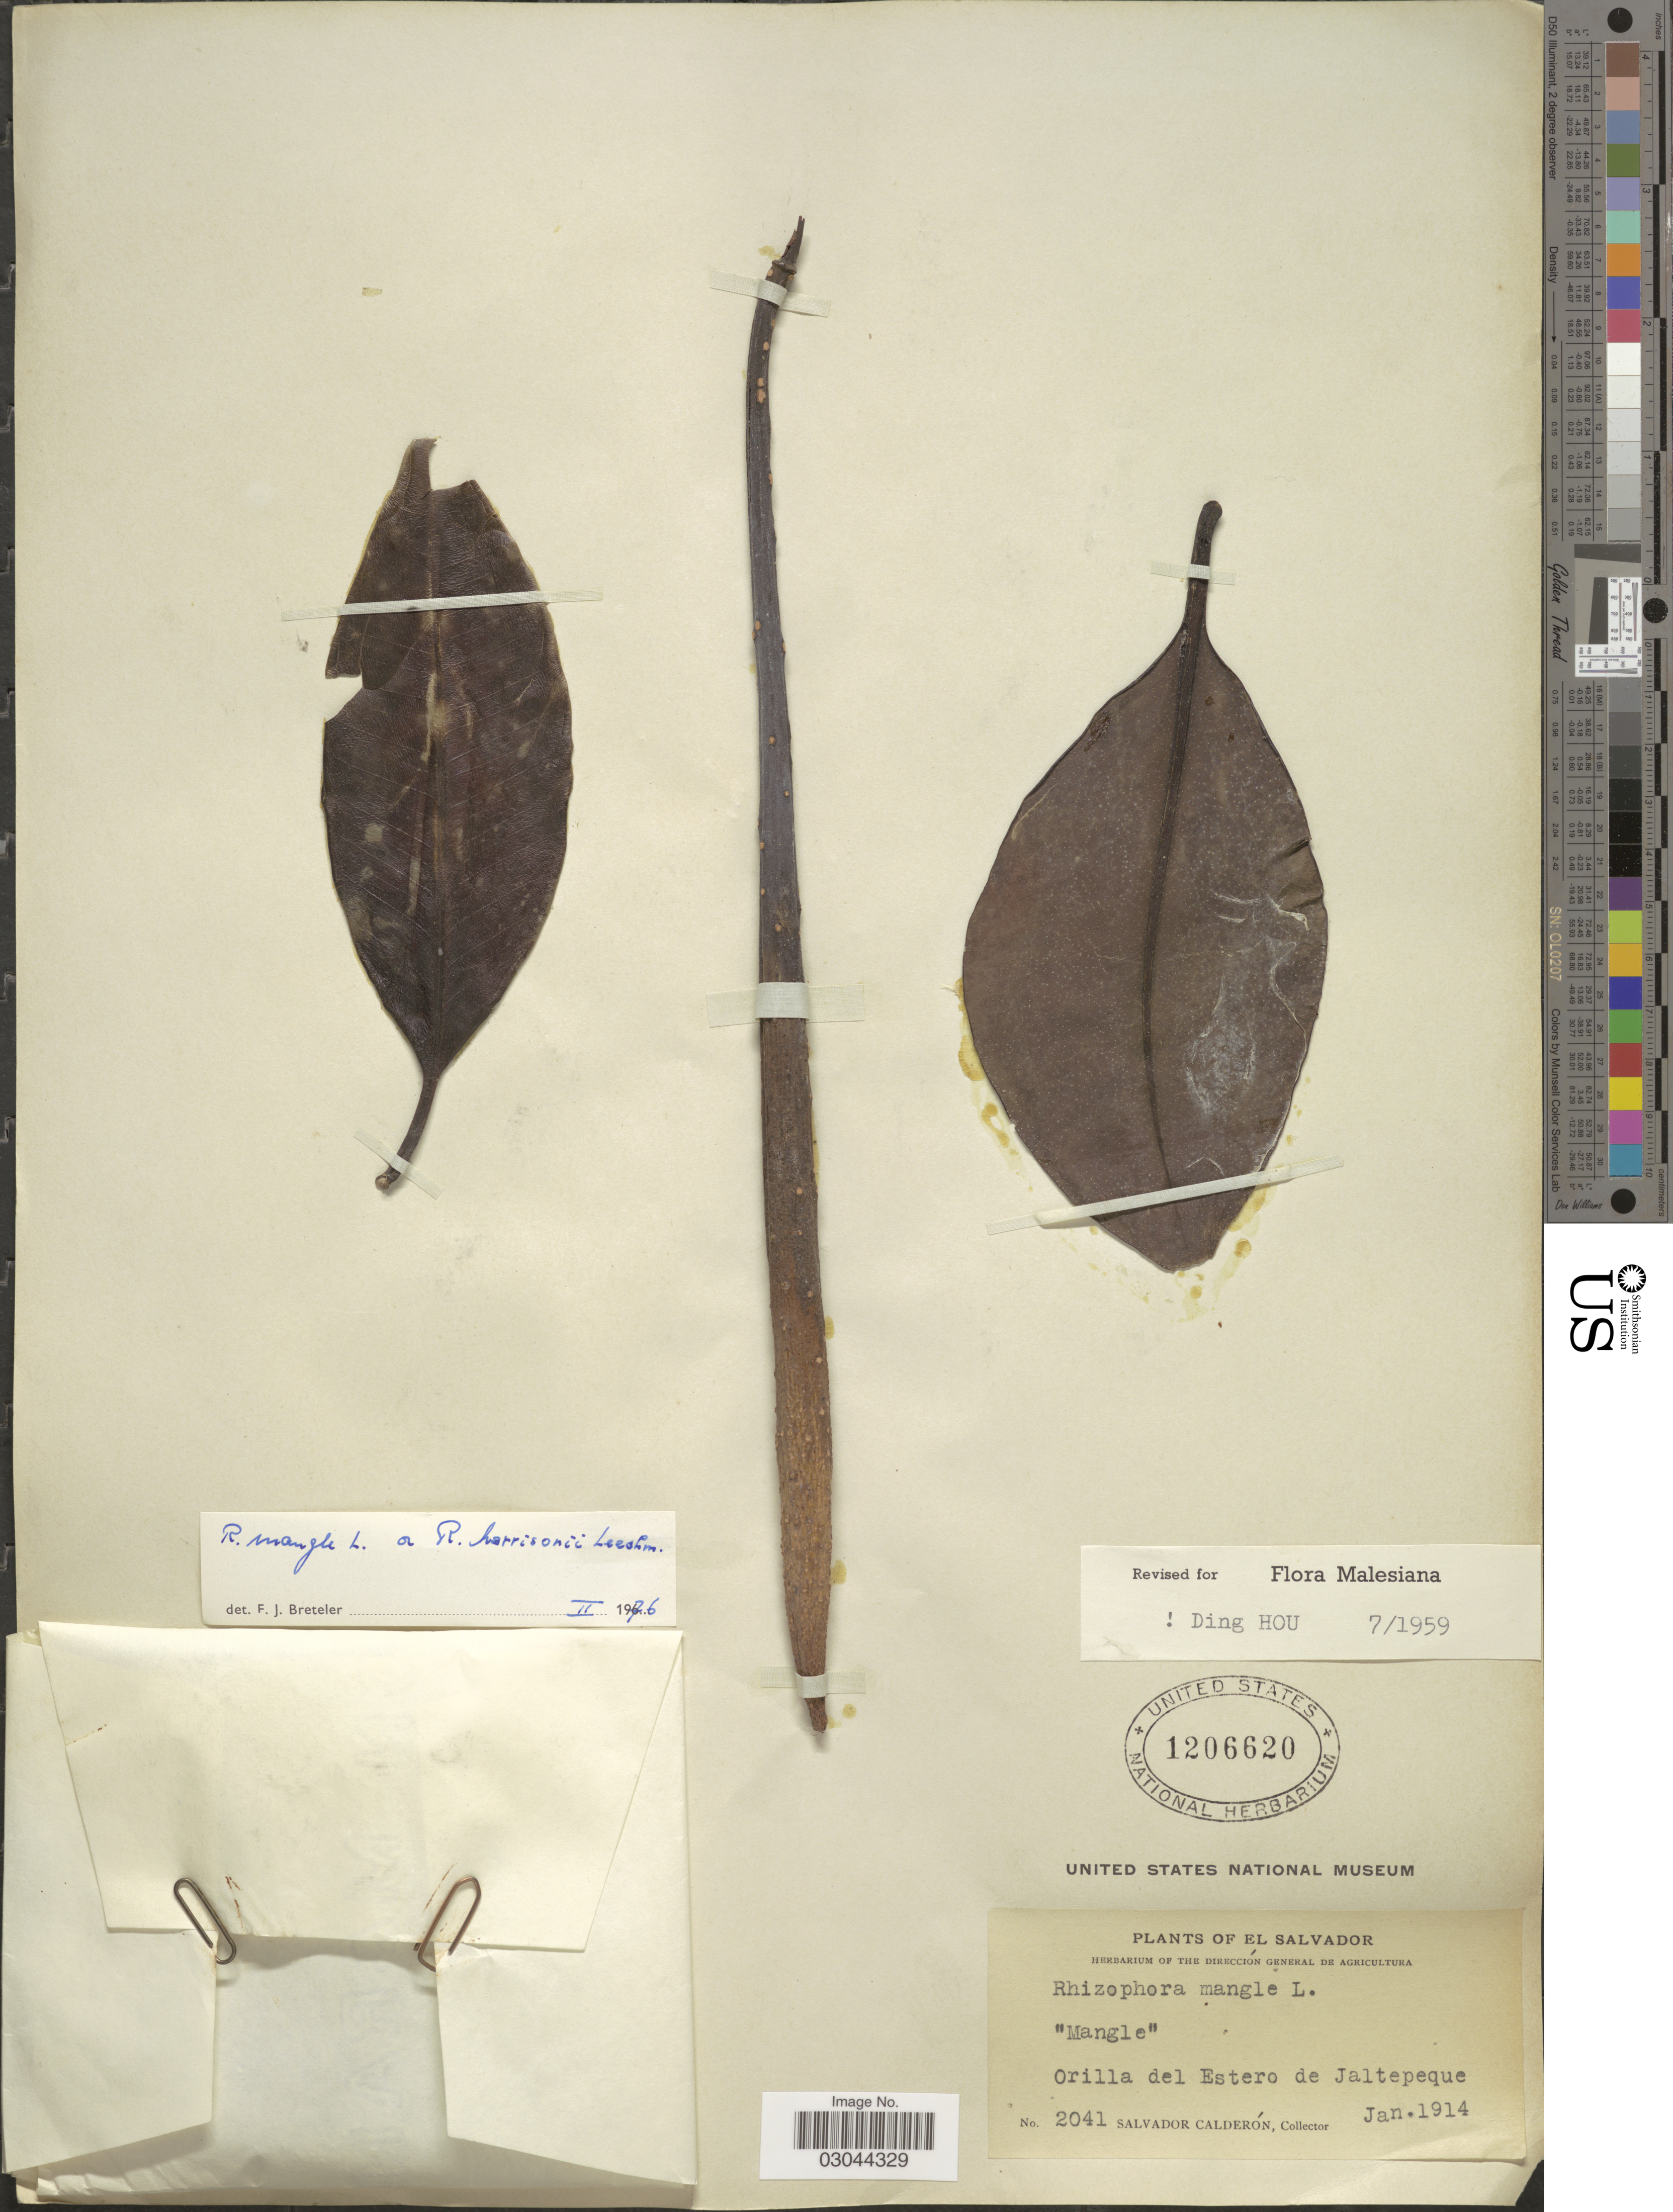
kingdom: Plantae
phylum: Tracheophyta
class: Magnoliopsida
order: Malpighiales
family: Rhizophoraceae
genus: Rhizophora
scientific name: Rhizophora mangle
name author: L.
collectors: S. Calderón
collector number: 2041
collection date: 1914-01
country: El Salvador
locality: Orilla del Estero de Jaltepeque.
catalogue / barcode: US 1206620